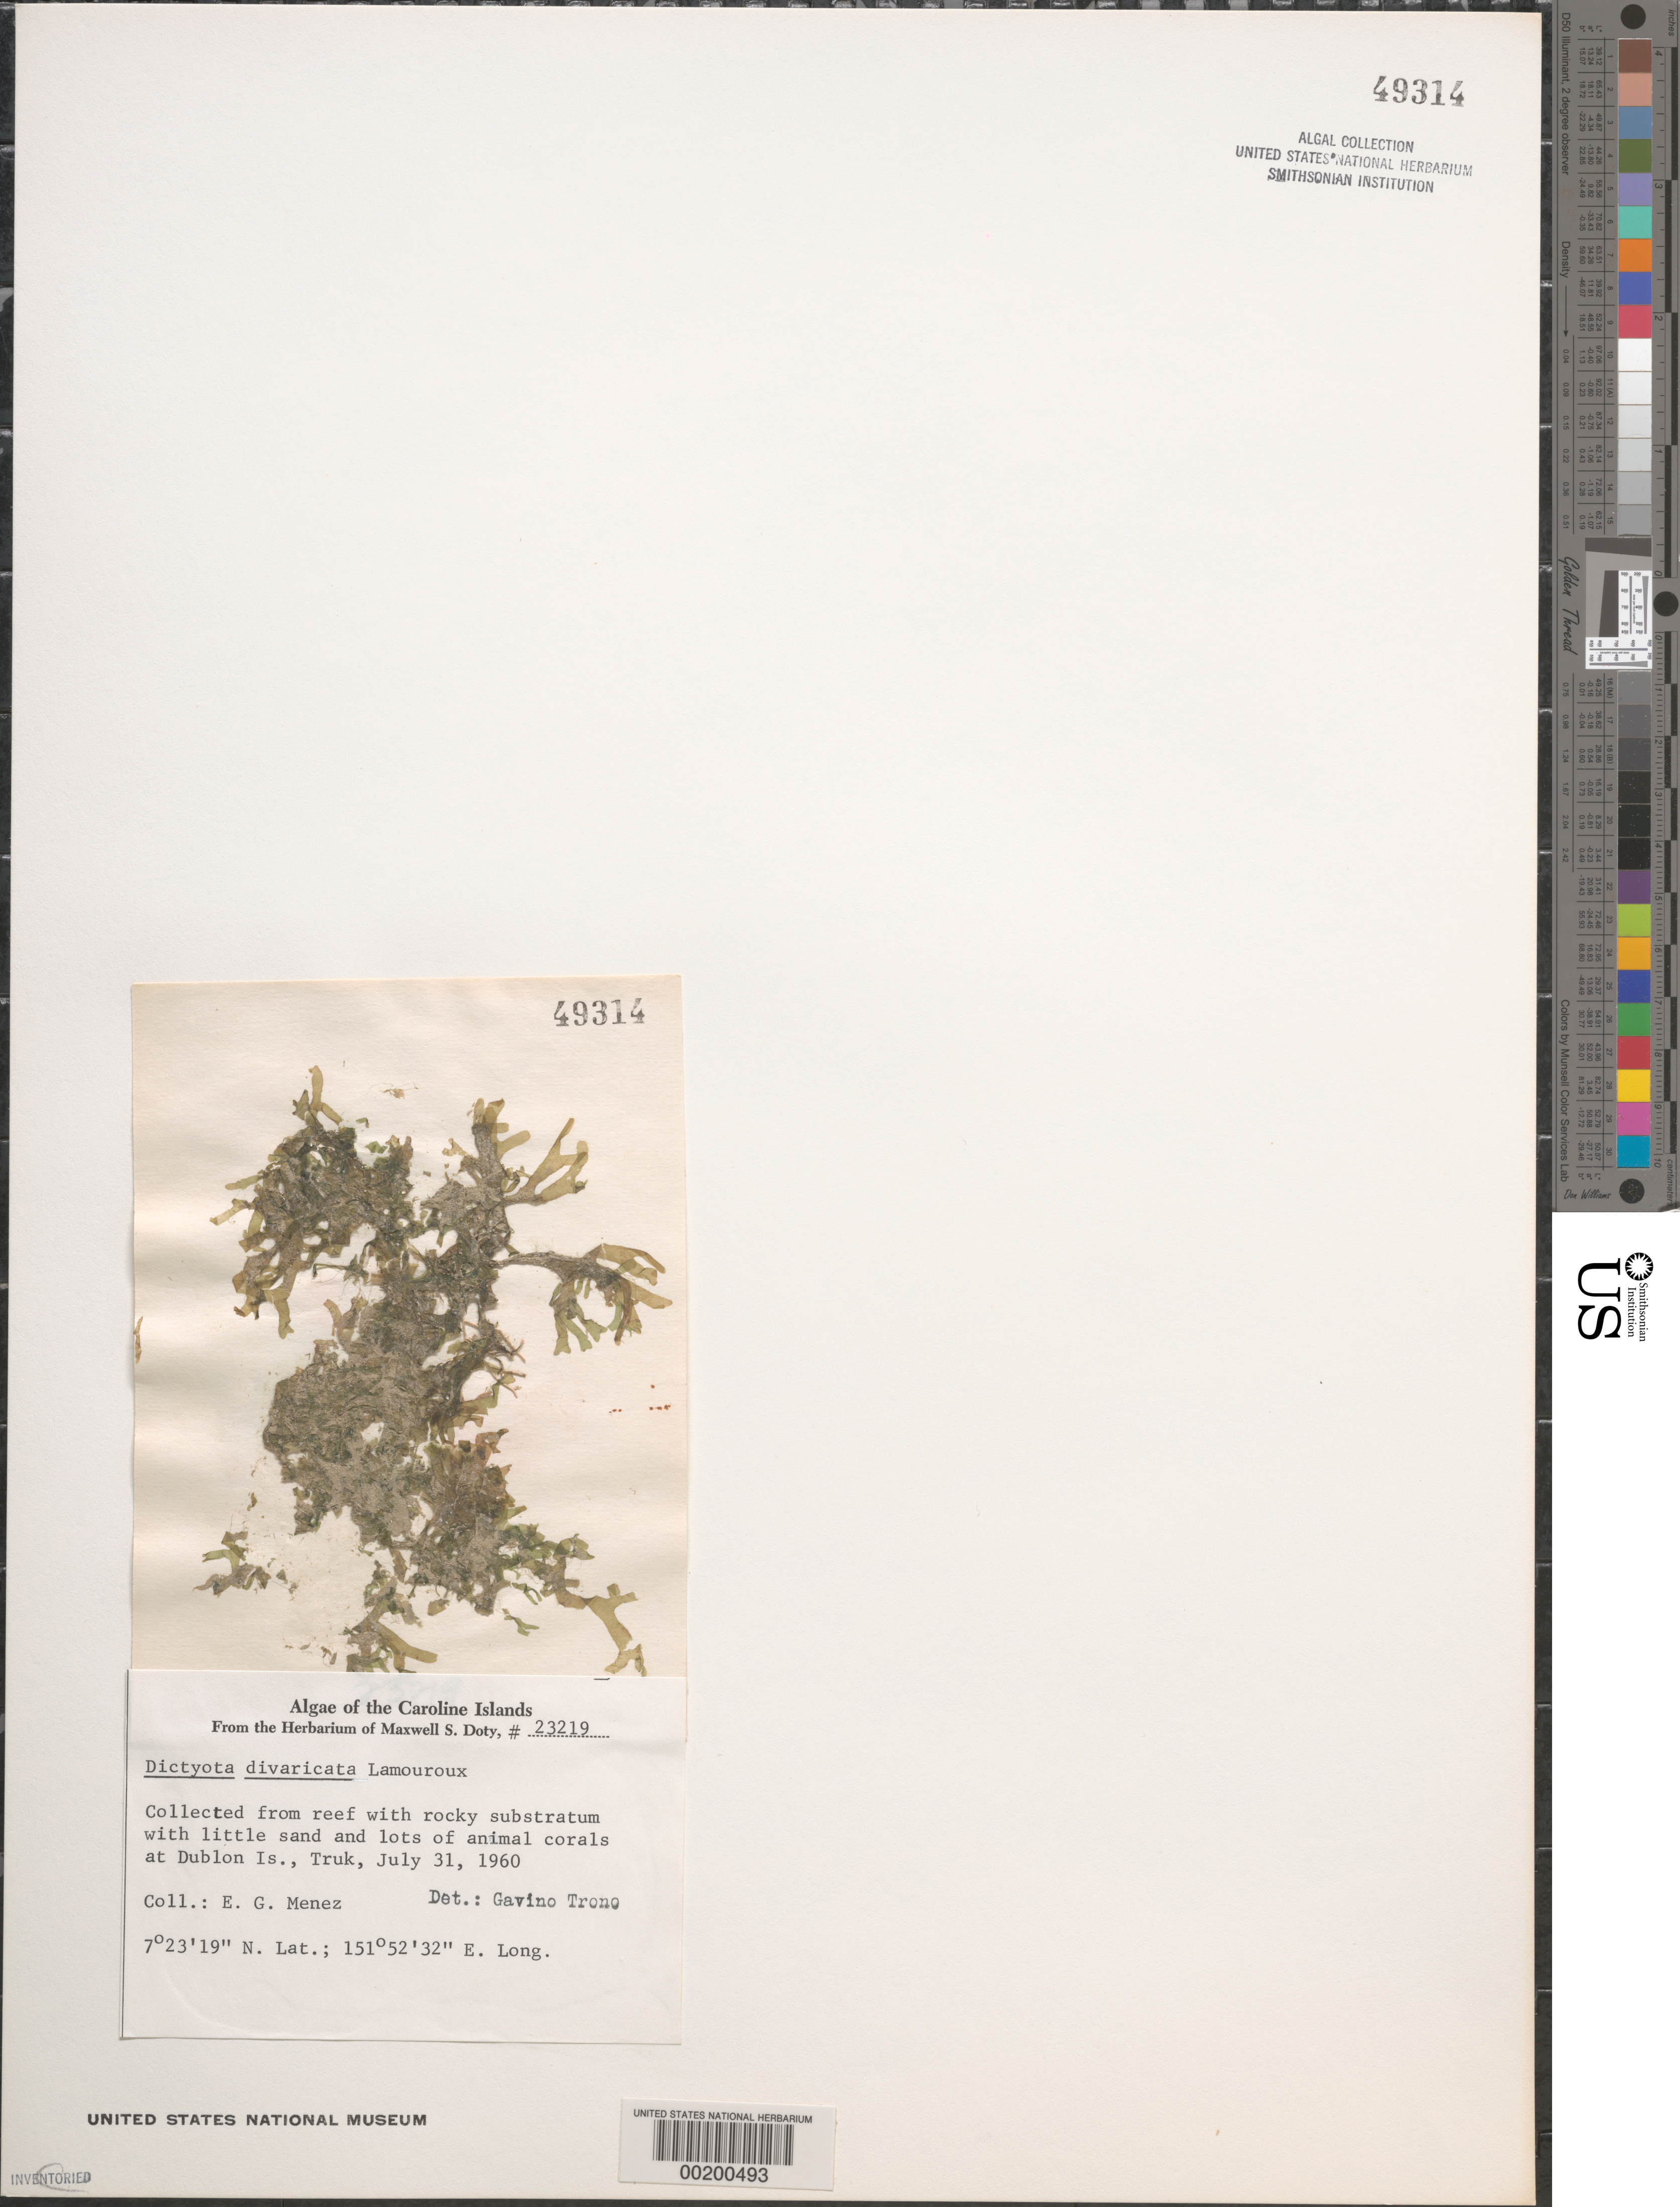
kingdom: Chromista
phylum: Ochrophyta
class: Phaeophyceae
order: Dictyotales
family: Dictyotaceae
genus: Dictyota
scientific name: Dictyota divaricata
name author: J.V.Lamouroux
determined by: Trono, Gavino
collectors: Meñez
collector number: MSD 23219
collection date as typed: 31 Jul 1960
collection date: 1960-07-31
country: Micronesia, Federated States of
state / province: Truk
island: Dublon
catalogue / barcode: US 49314